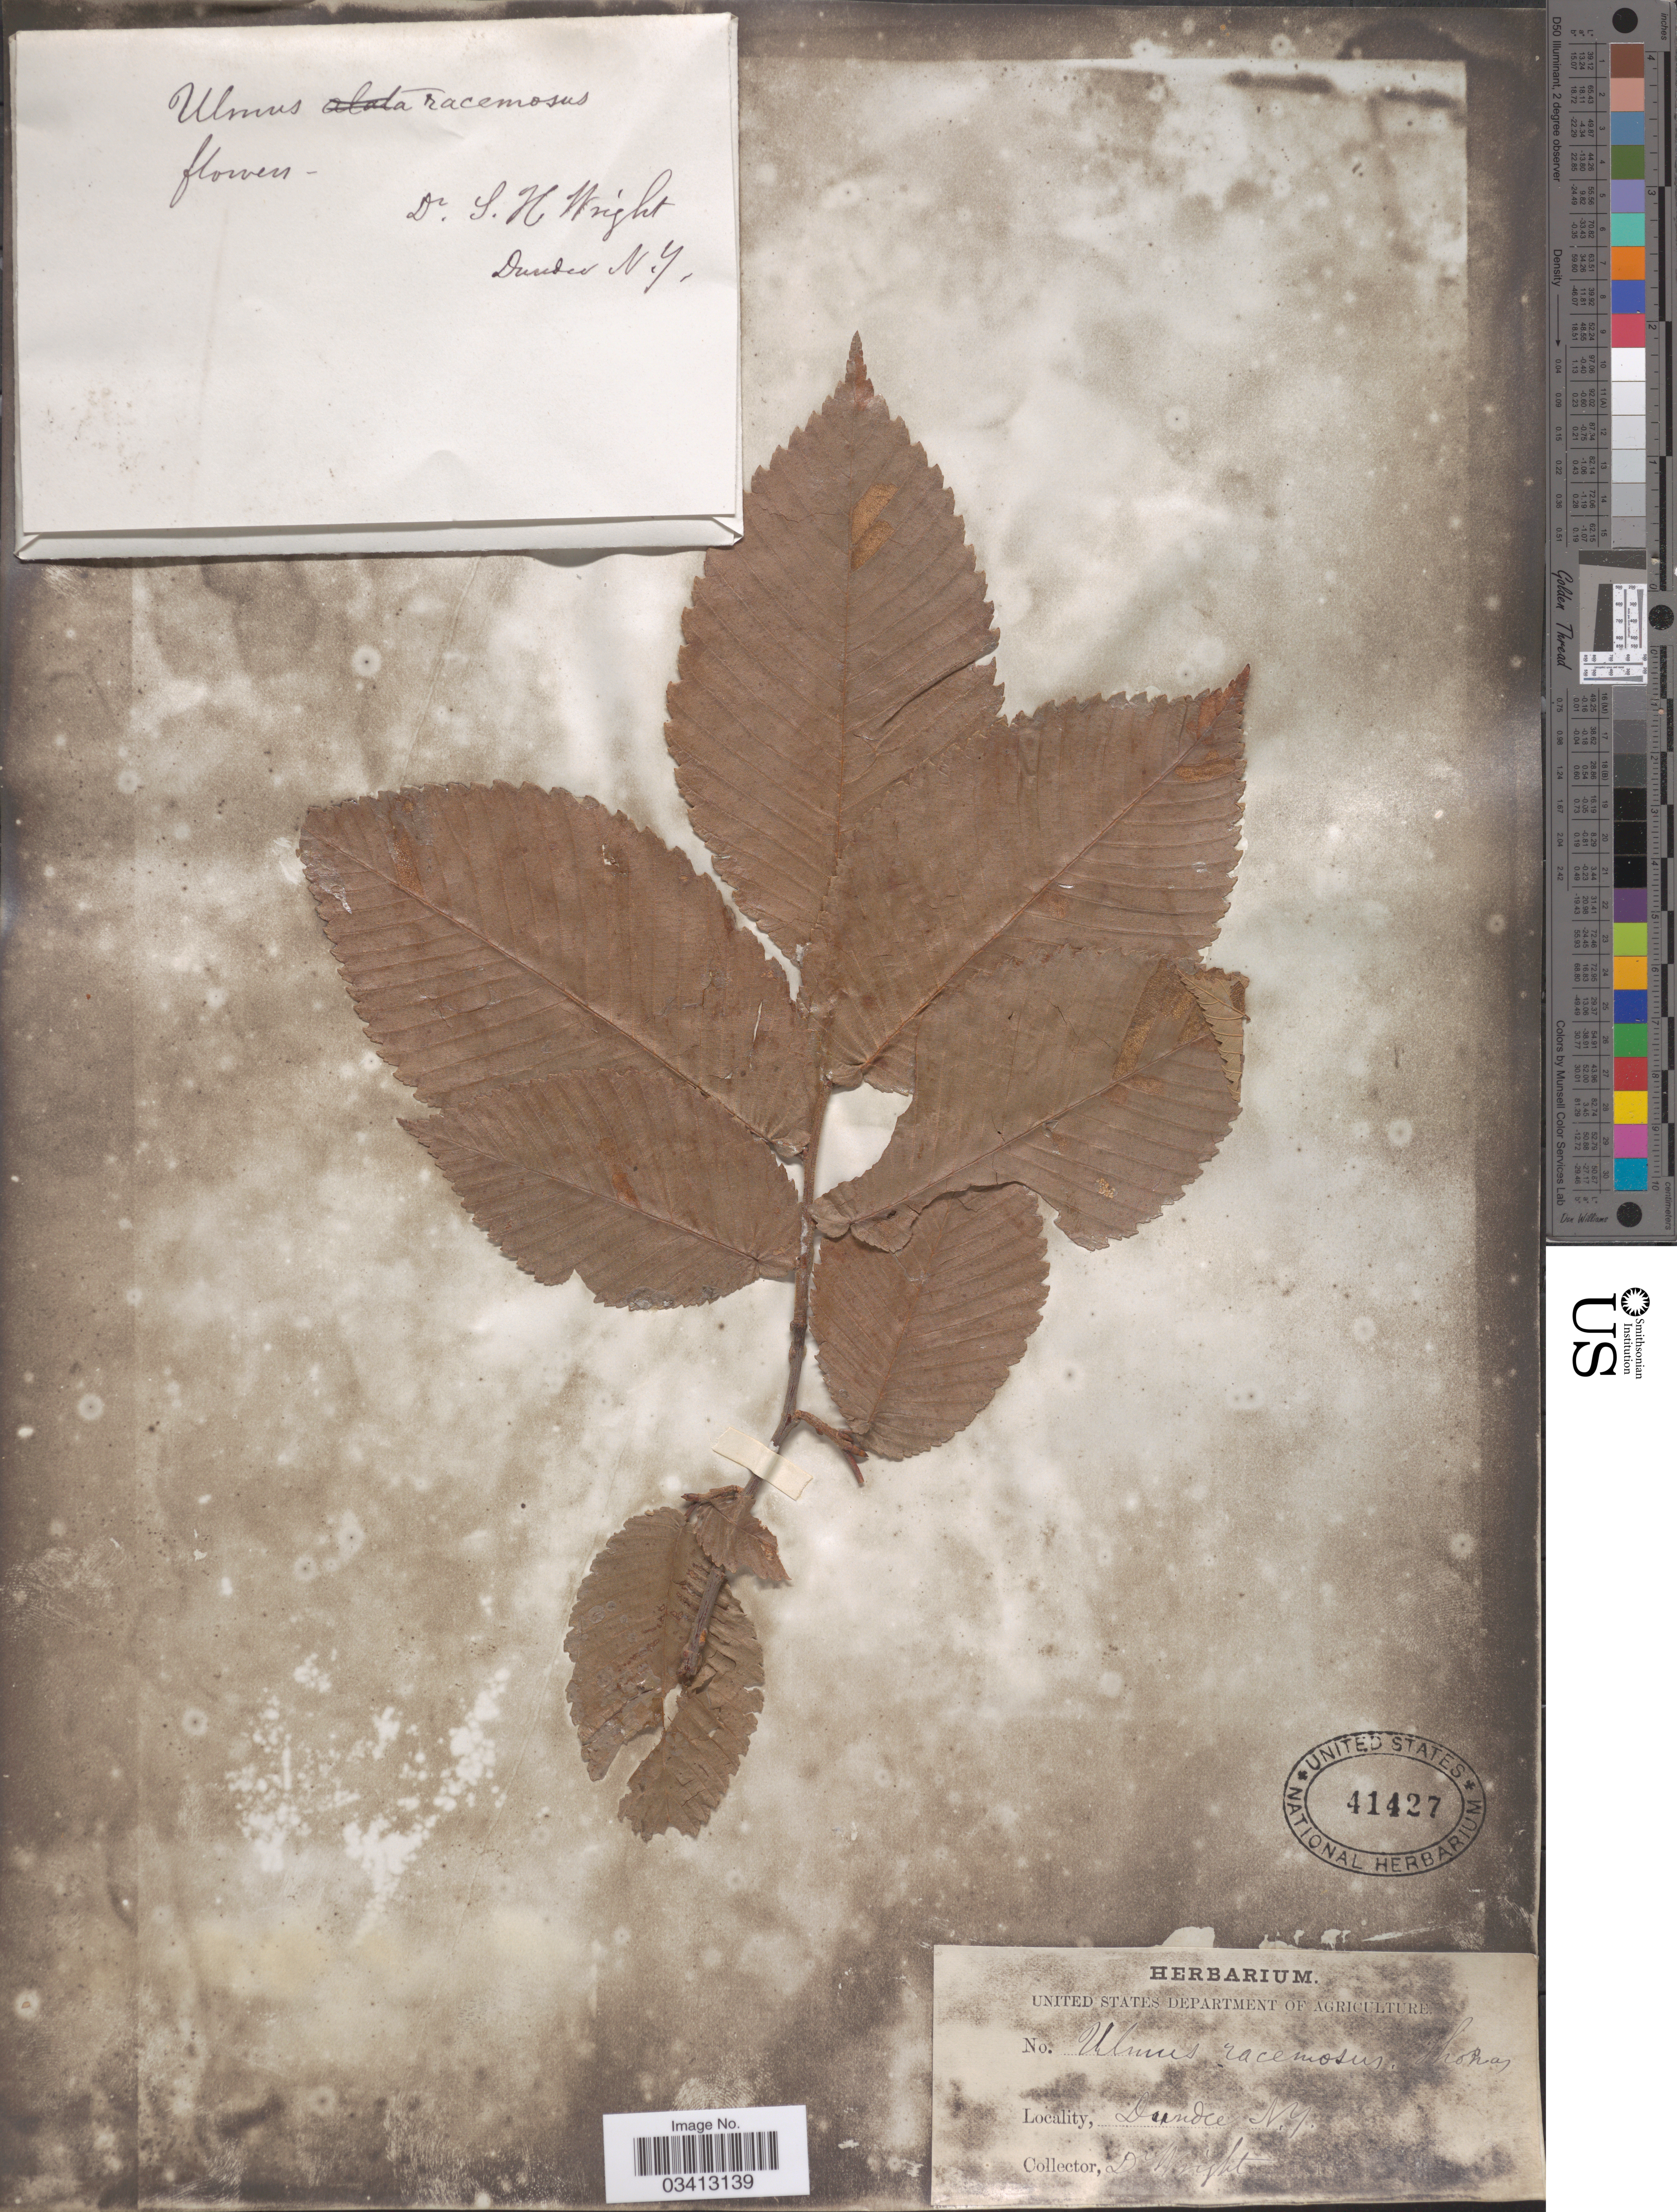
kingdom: Plantae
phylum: Tracheophyta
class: Magnoliopsida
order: Rosales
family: Ulmaceae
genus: Ulmus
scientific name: Ulmus thomasii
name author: Sarg.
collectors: S. H. Wright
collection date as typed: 18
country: United States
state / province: New York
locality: Dundee.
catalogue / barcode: US 41427